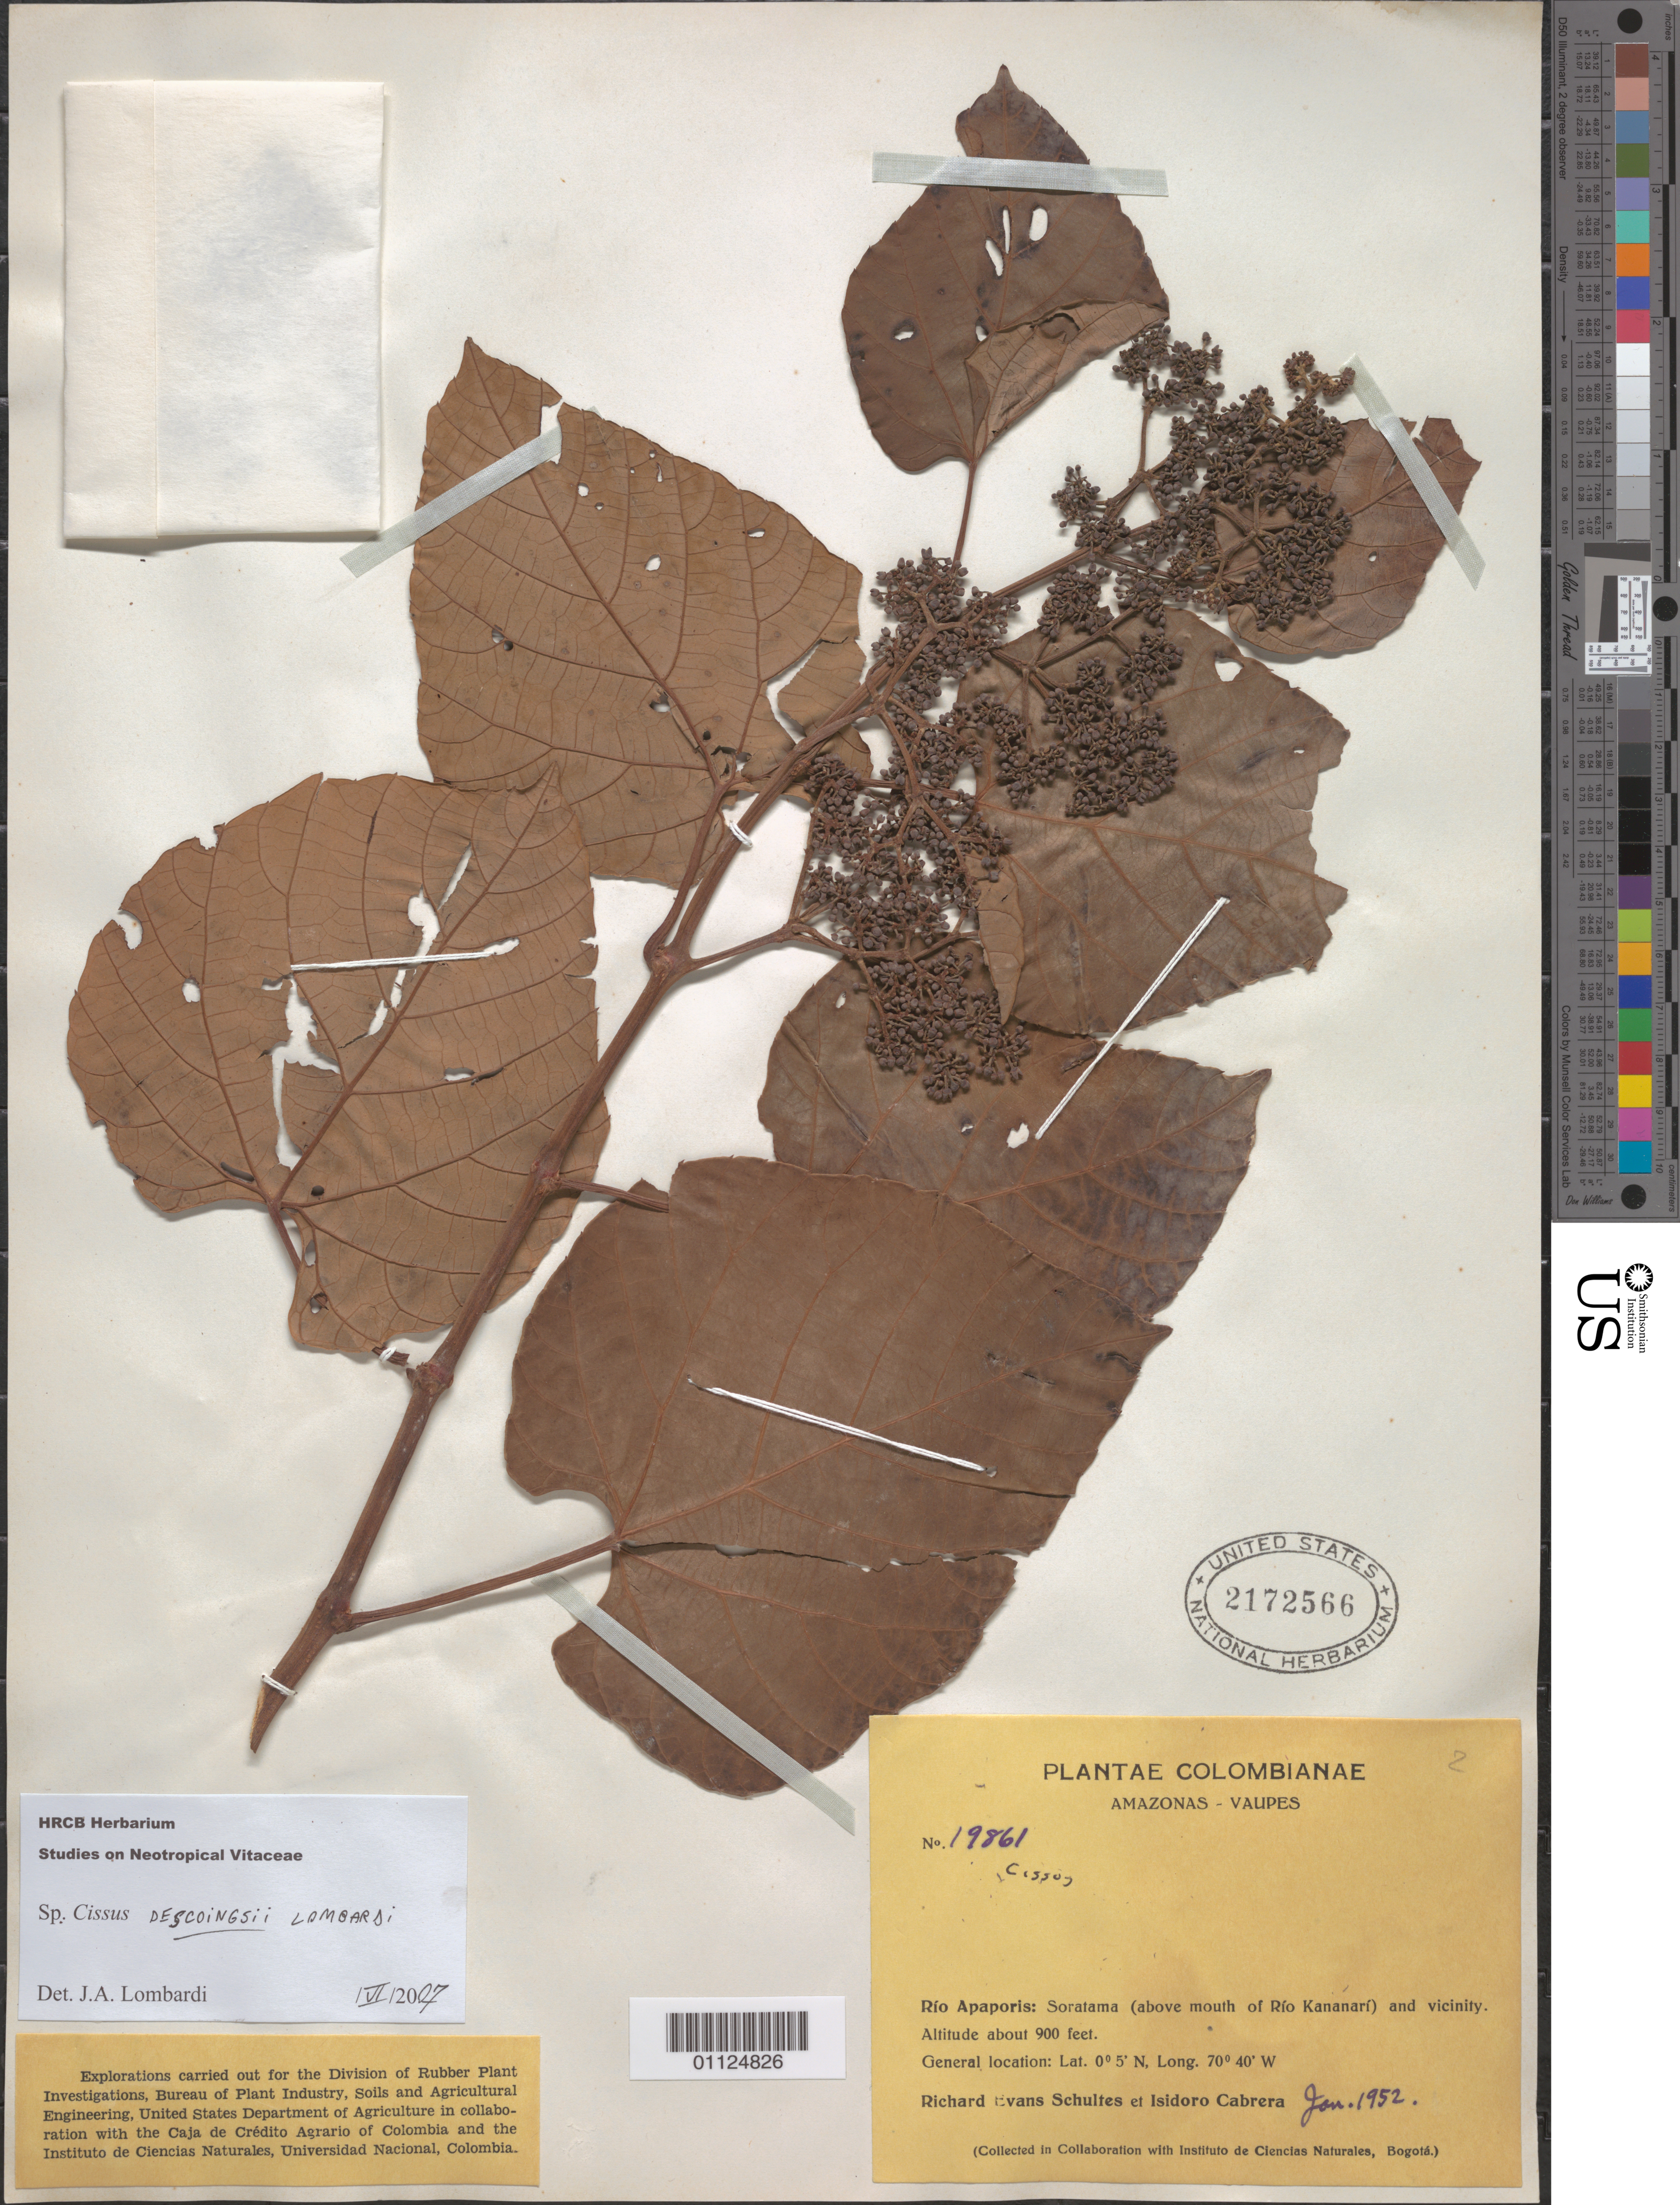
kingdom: Plantae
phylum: Tracheophyta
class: Magnoliopsida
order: Vitales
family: Vitaceae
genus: Cissus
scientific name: Cissus descoingsii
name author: Lombardi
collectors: R. E. Schultes & I. Cabrera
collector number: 19861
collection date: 1952-01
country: Colombia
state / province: Amazônas / Vaupés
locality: Rio Apaporis: Soratama (above mouth of Rio Kananari) and vicinity.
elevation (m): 274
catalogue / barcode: US 2172566